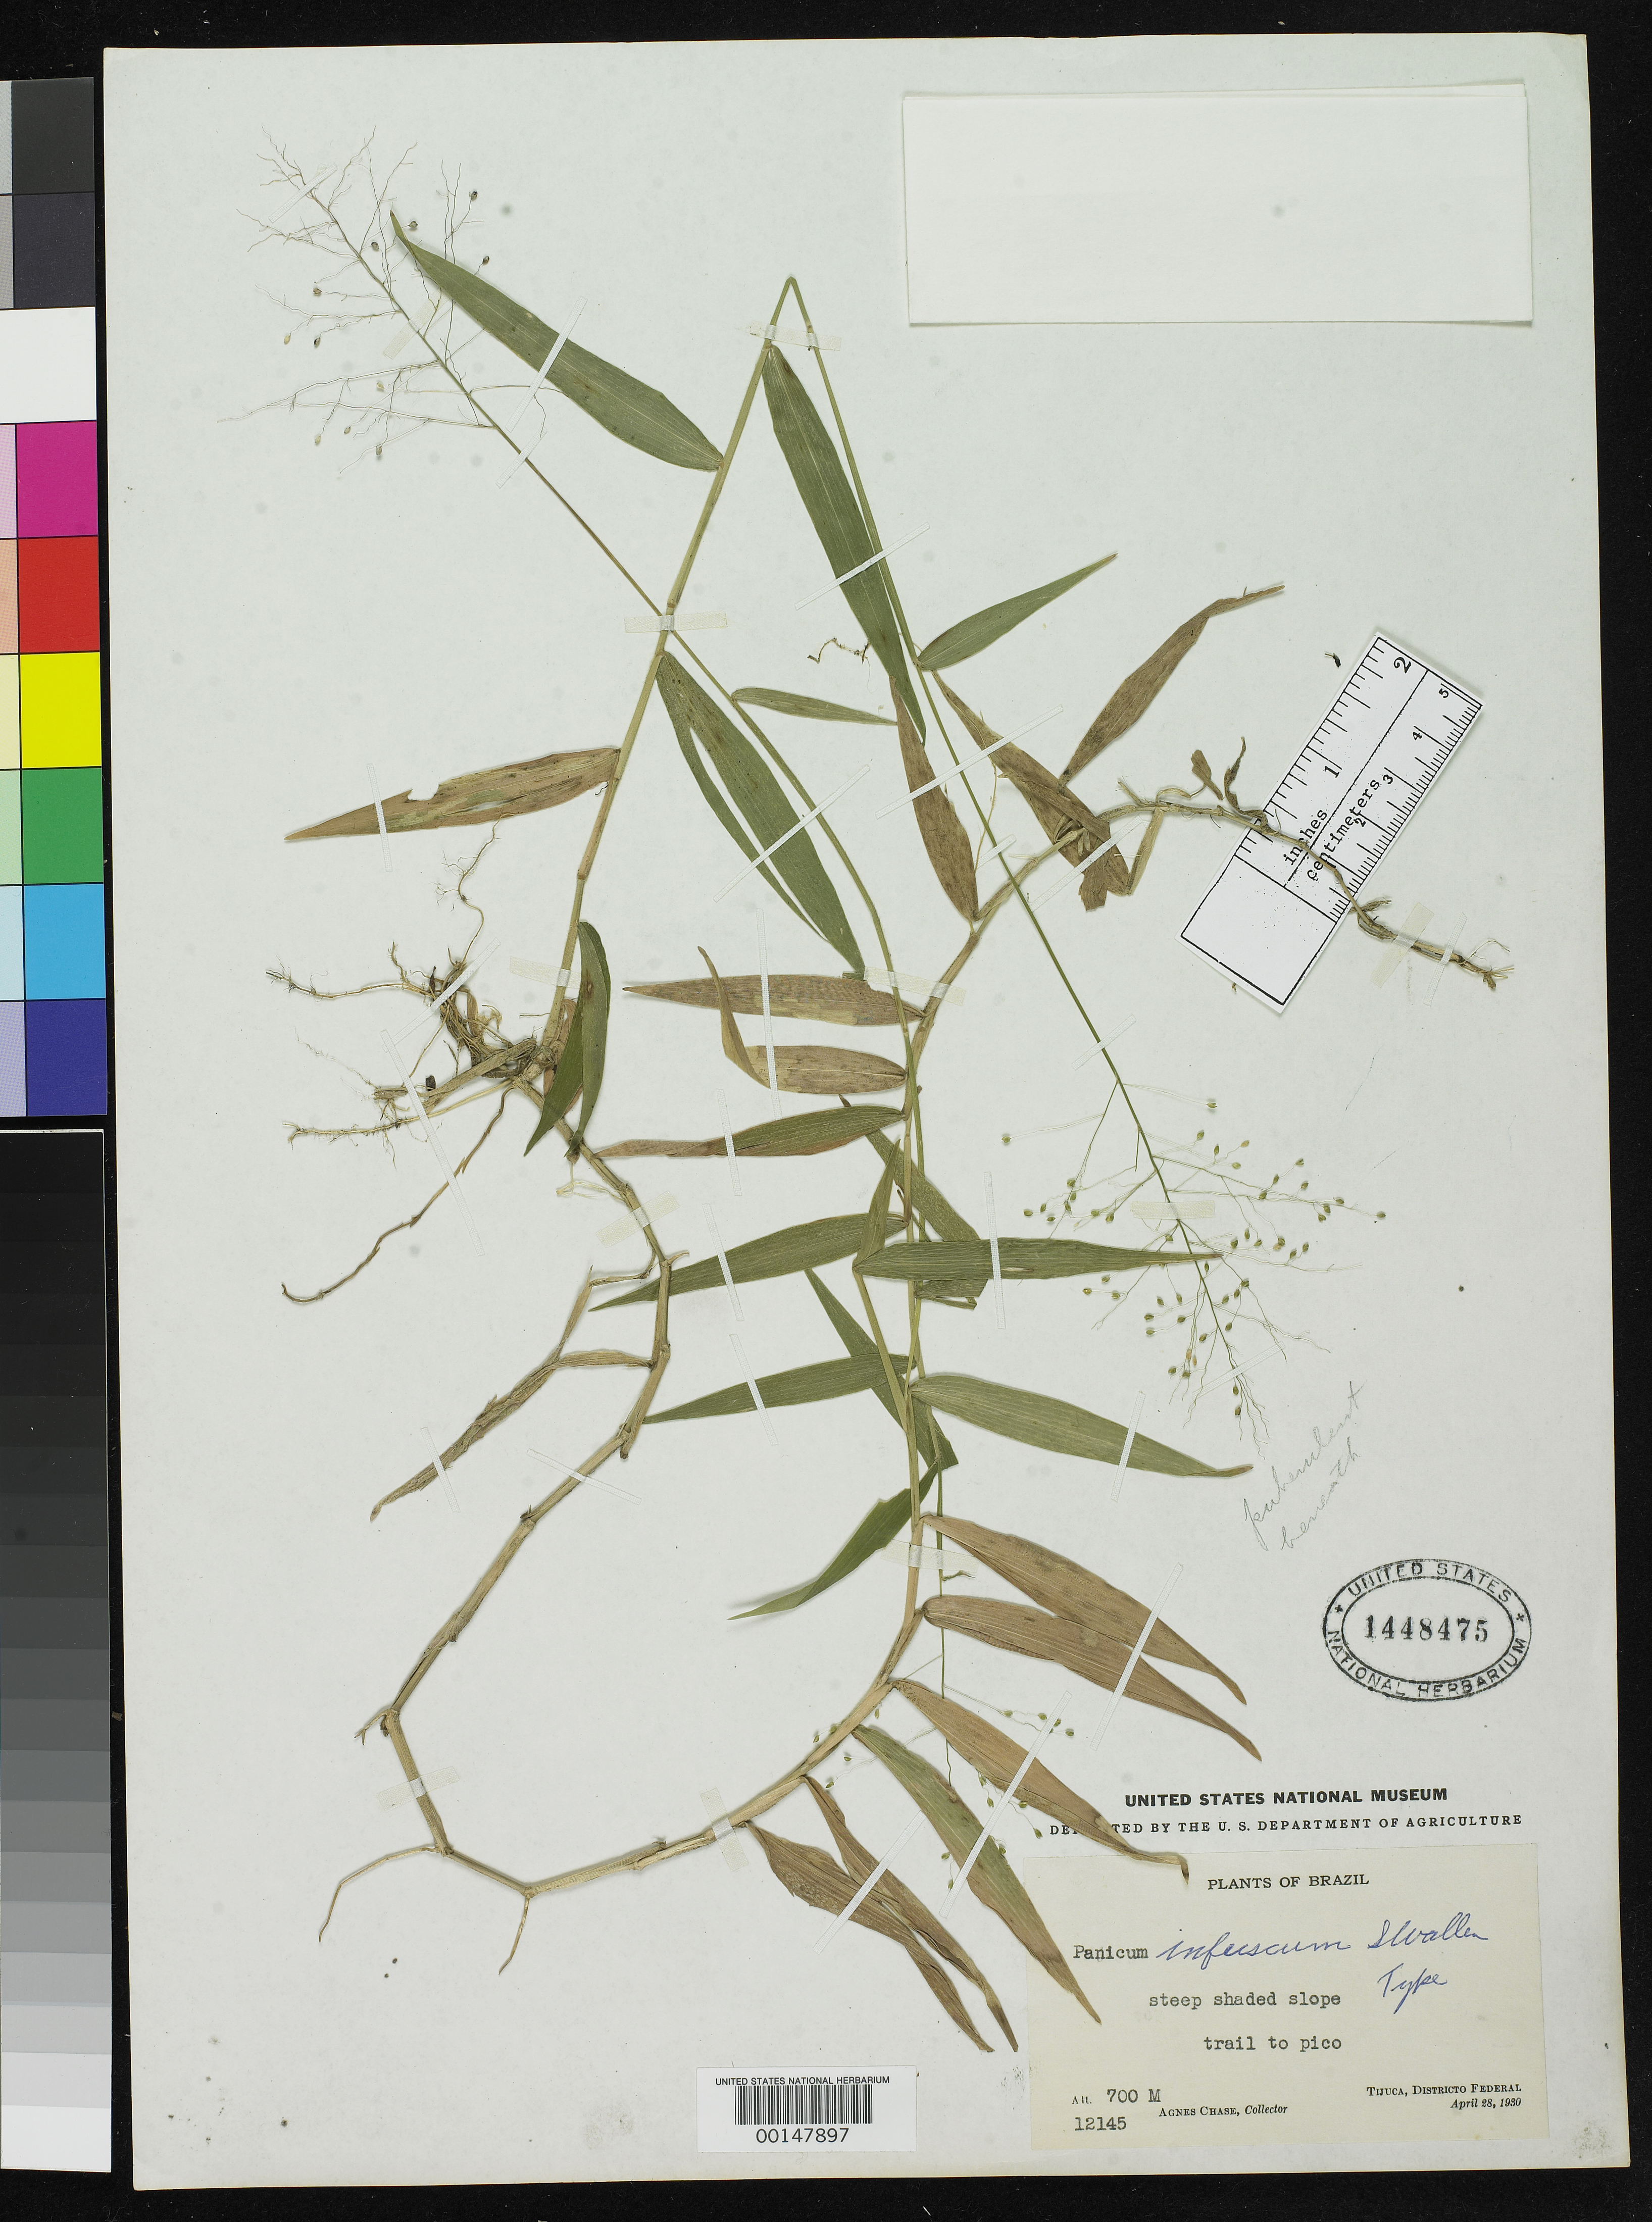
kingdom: Plantae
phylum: Tracheophyta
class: Liliopsida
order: Poales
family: Poaceae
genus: Panicum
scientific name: Panicum infuscum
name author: Swallen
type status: Holotype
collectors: A. Chase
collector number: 12145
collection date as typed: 28 Apr 1930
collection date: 1930-04-28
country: Brazil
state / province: Rio de Janeiro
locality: Tijuca.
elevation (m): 700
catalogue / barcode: US 1448475